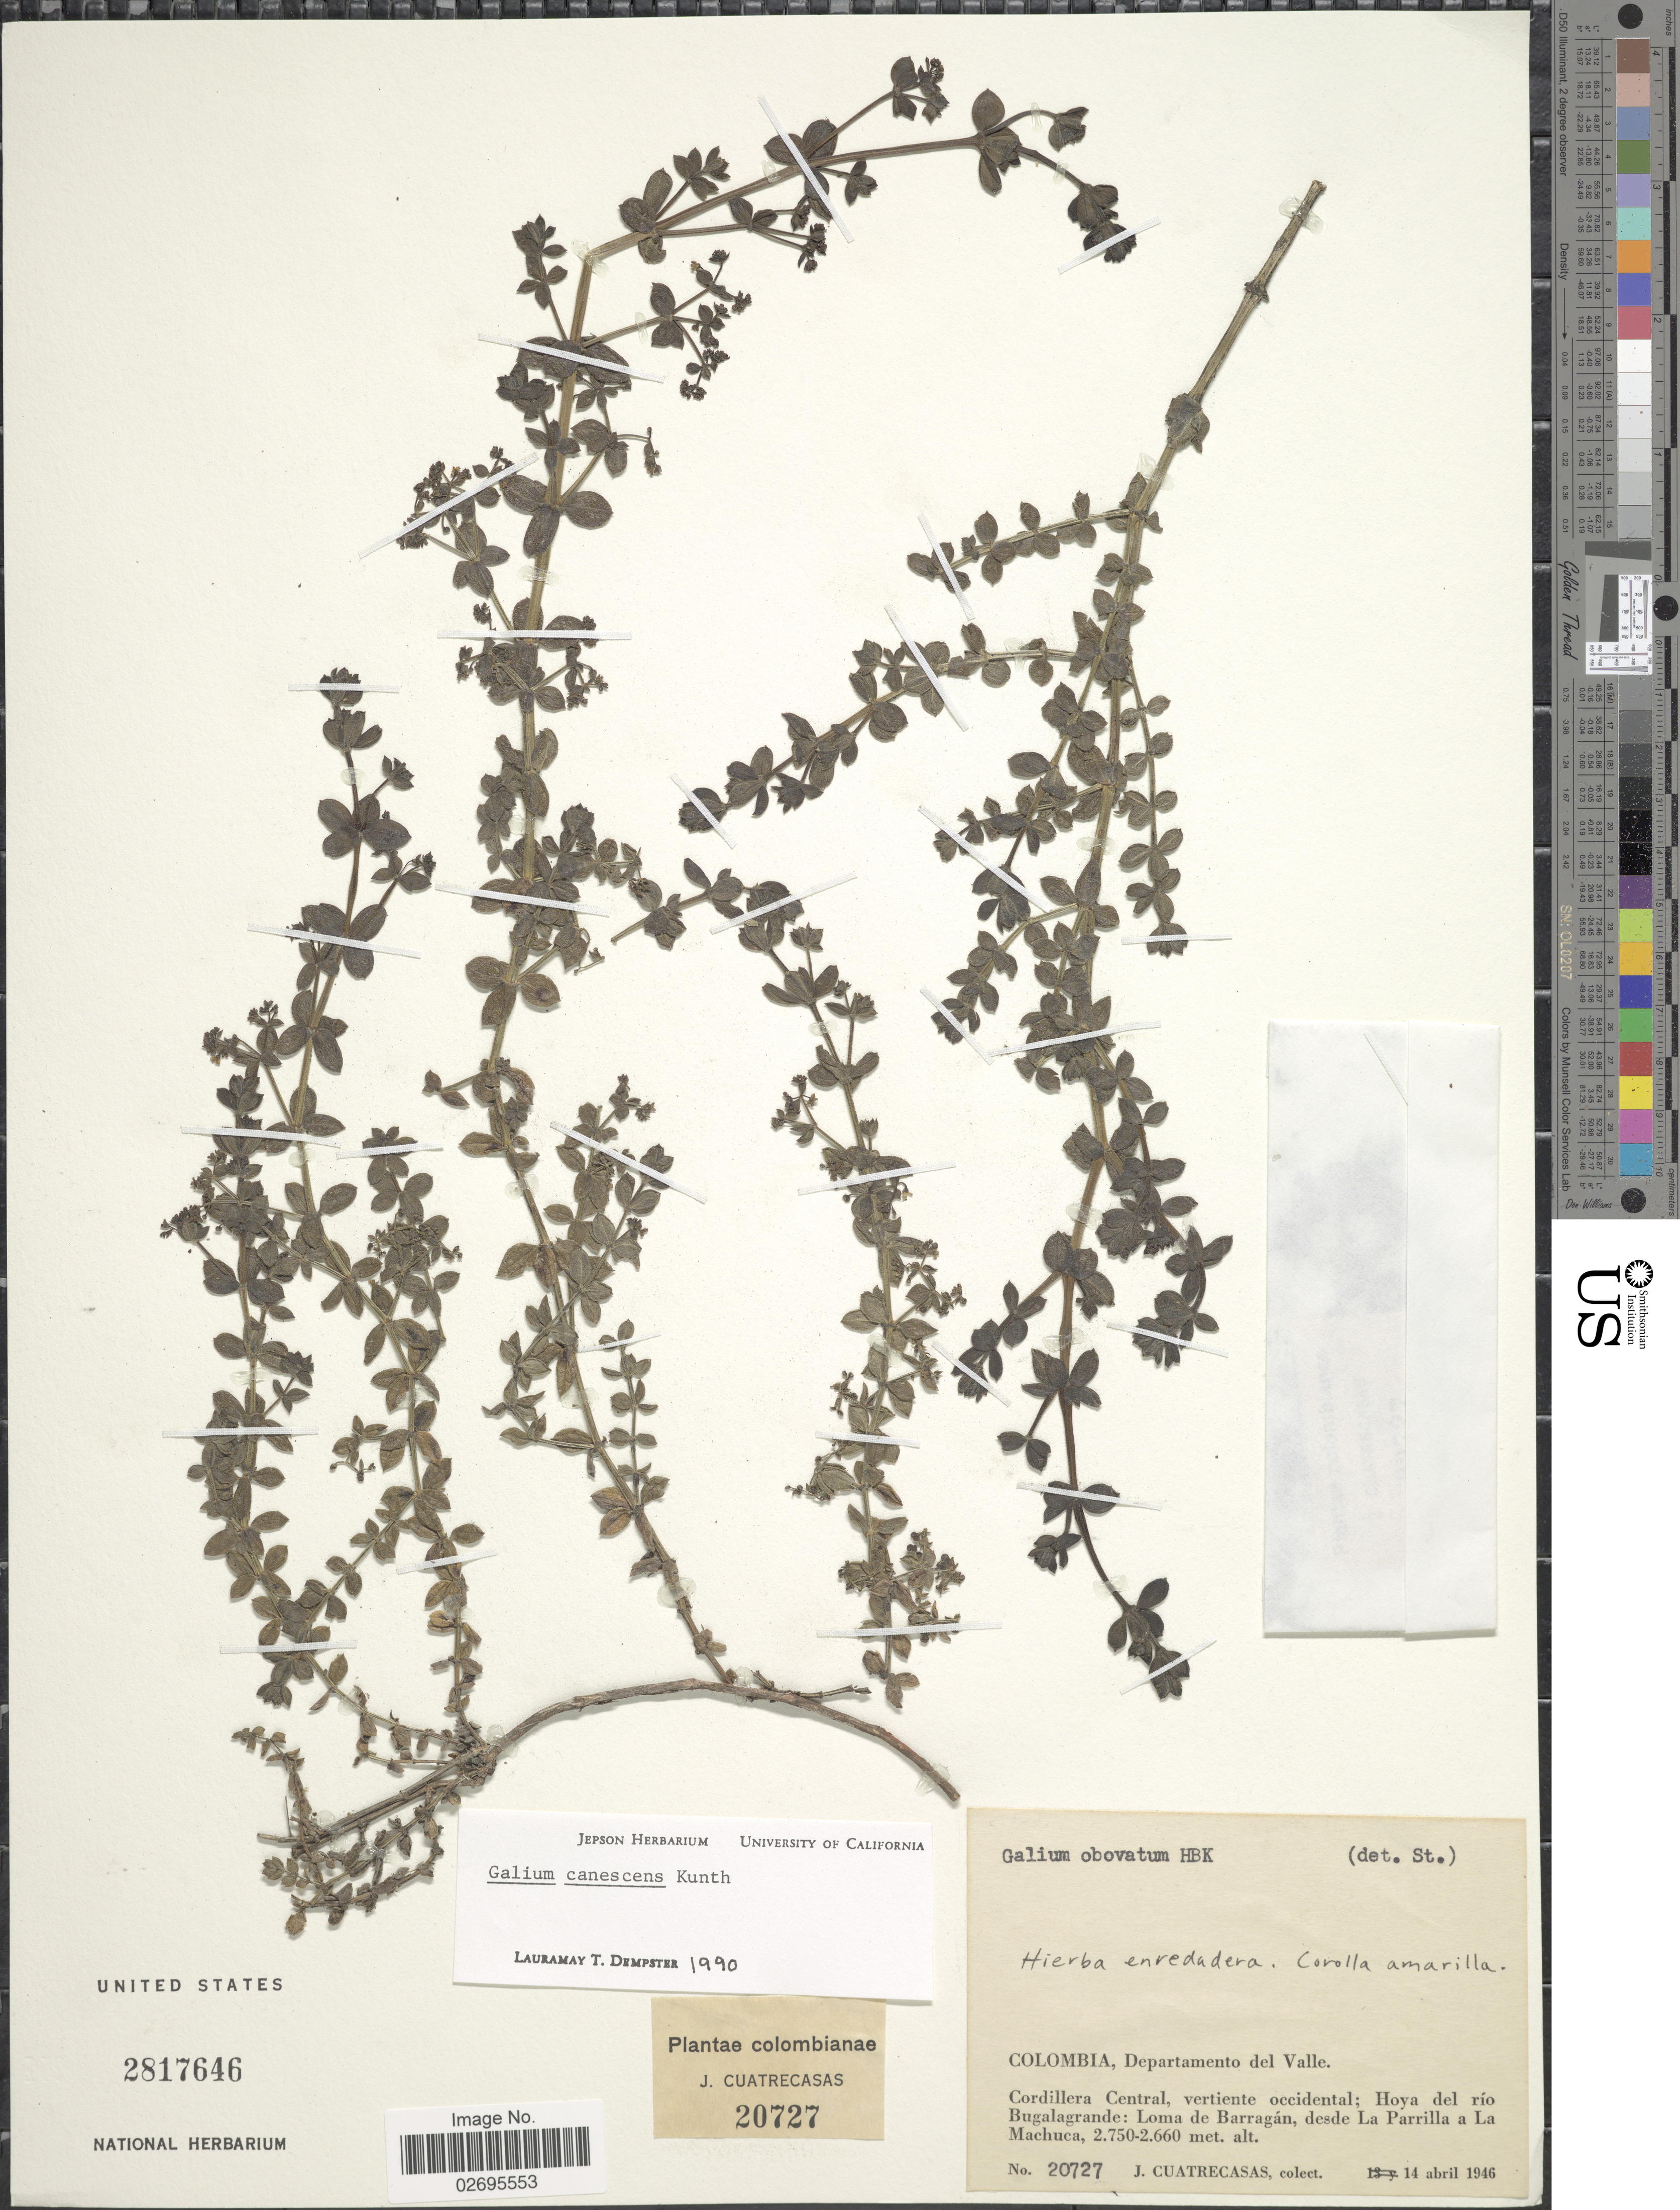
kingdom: Plantae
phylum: Tracheophyta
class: Magnoliopsida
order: Gentianales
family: Rubiaceae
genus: Galium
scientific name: Galium canescens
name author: Kunth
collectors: J. Cuatrecasas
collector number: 20727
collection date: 1946-04-14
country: Colombia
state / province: Valle del Cauca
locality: Departamento del Valle, Cordillera Central, vertiente occidental; Hoya del río Bugalagrande: Loma de Barragán, desde La Parrilla a la Machuca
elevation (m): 2660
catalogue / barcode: US 2817646